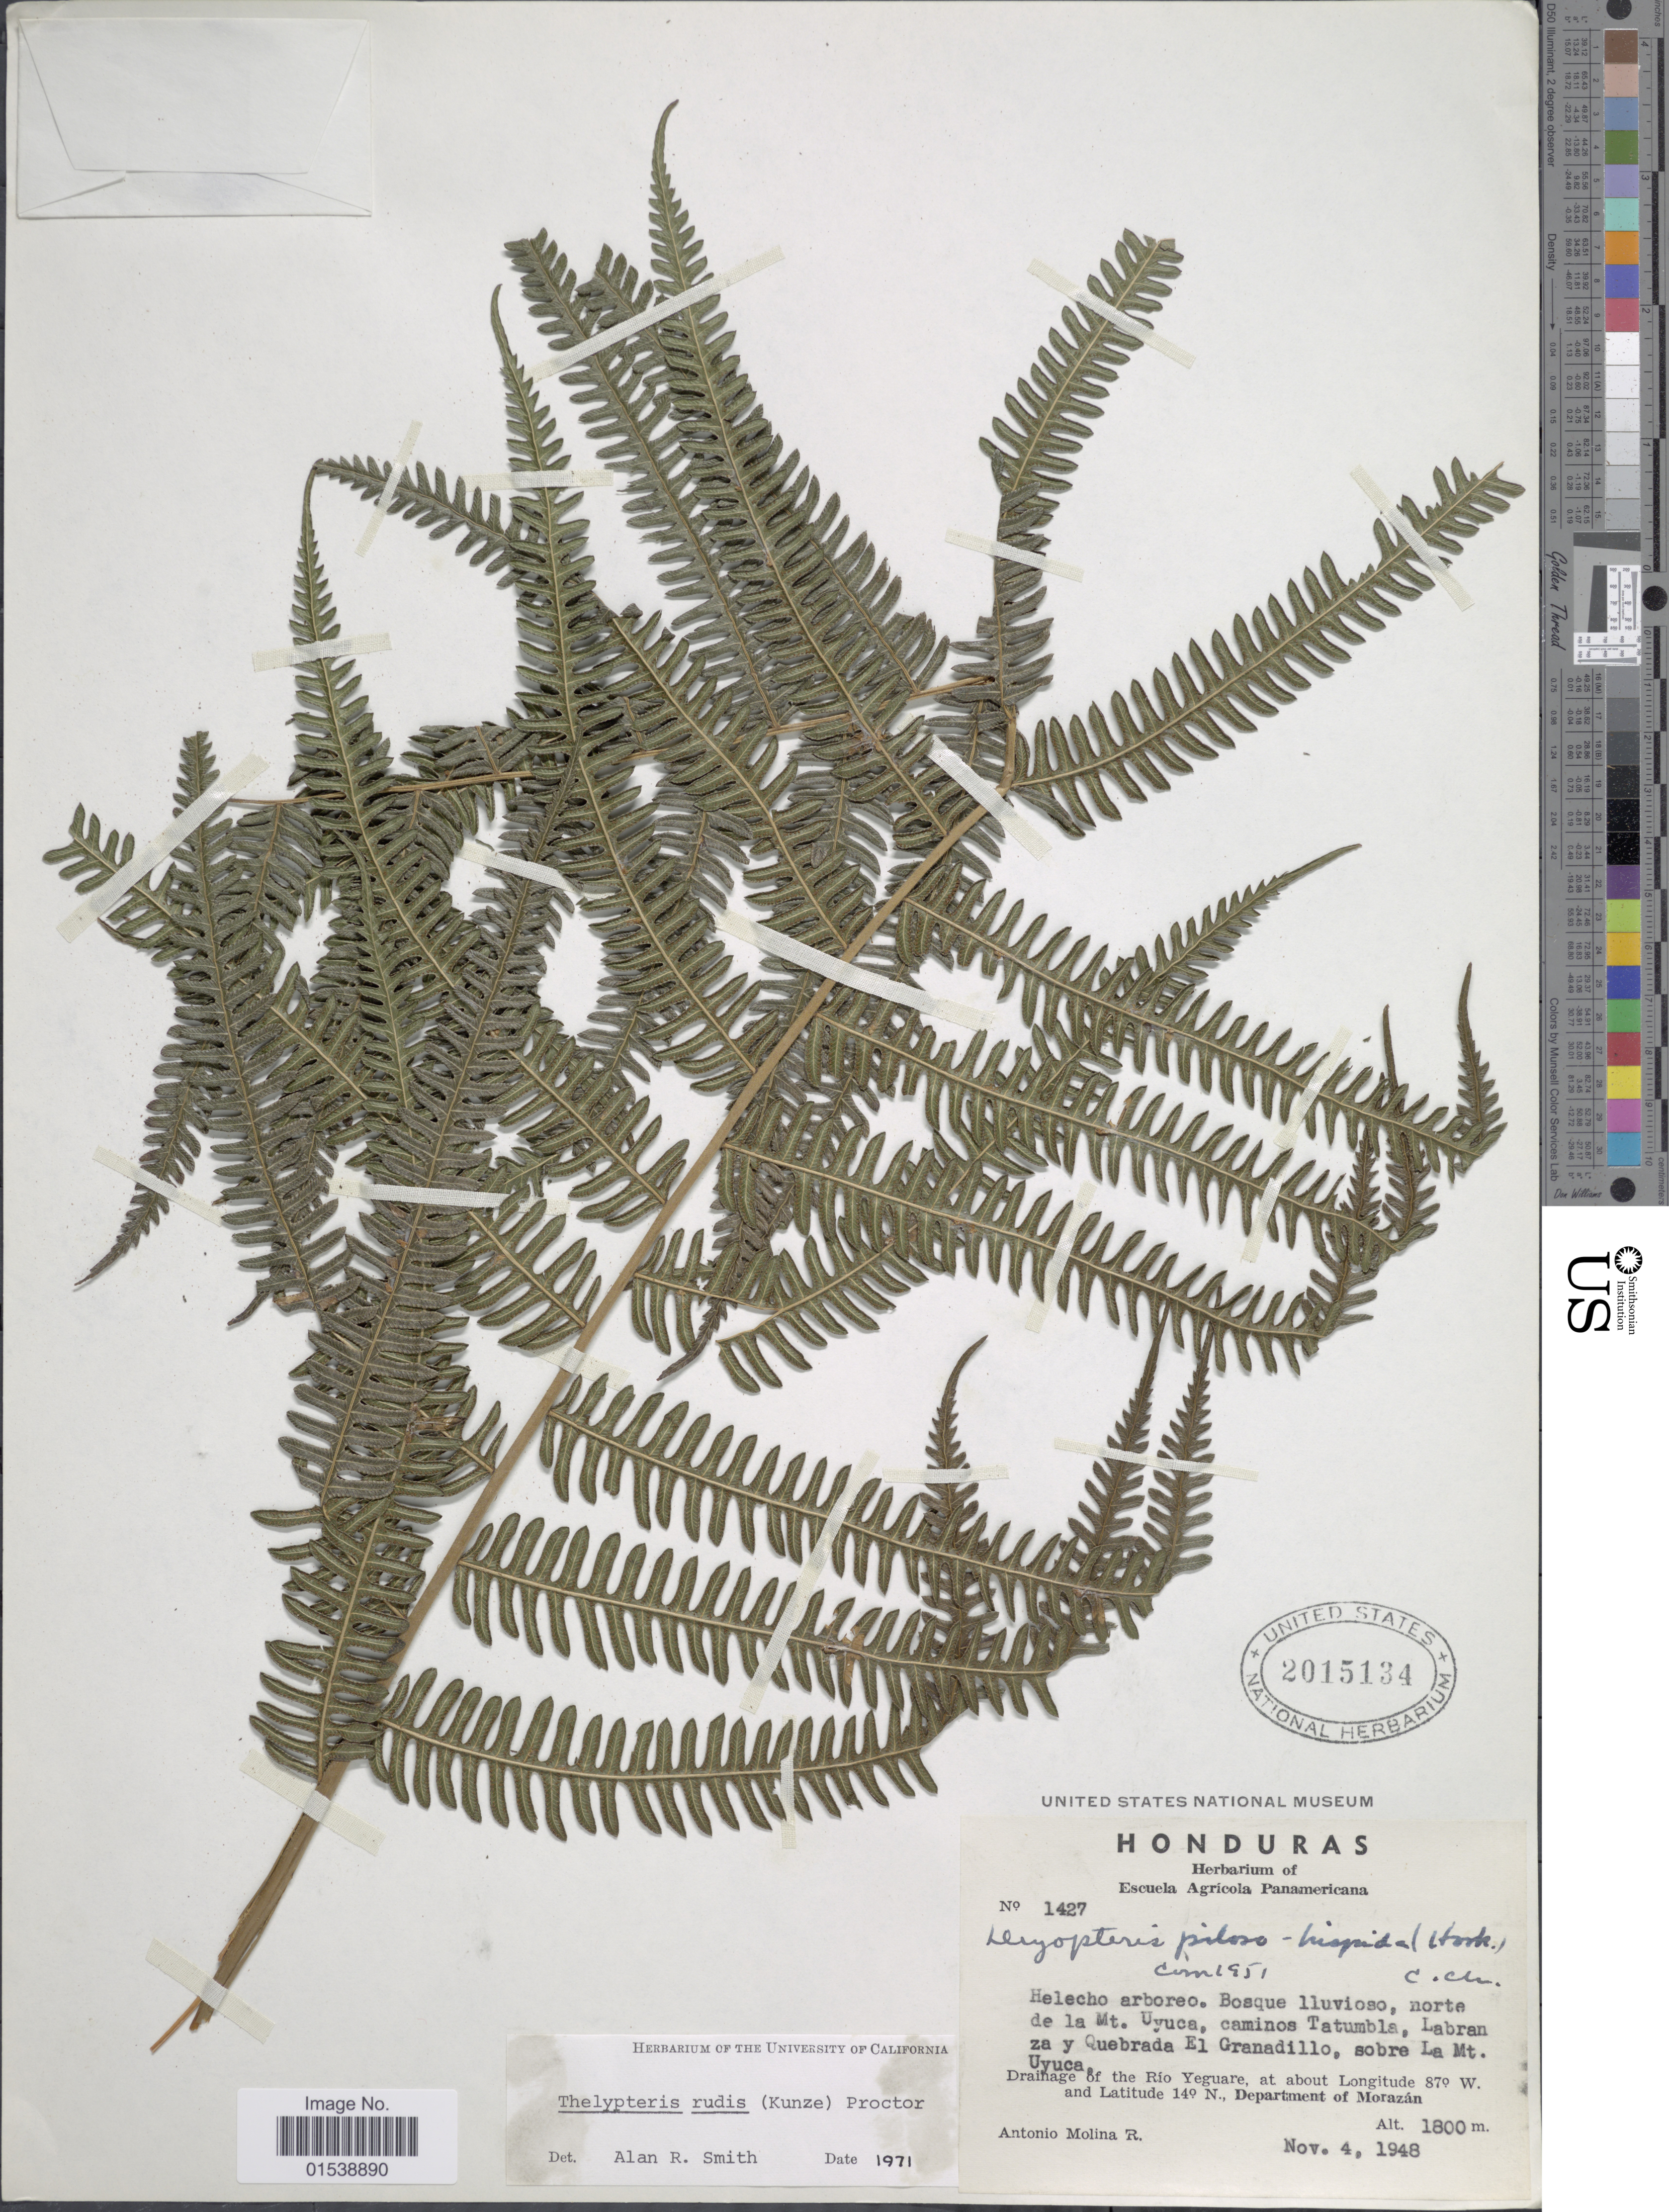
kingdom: Plantae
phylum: Tracheophyta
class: Polypodiopsida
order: Polypodiales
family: Thelypteridaceae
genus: Amauropelta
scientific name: Amauropelta rudis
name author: (Kunze) Pic. Serm.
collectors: A. Molina R.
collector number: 1427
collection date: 1948-11-04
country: El Salvador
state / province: Morazan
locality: Bosque lluvioso, norte de la Mt. Uyuca, caminos Tatumbls, Labranza y Quebrada El Granadillo, sobre La Mt. Uyuca, drainage of the Rio Yeguare, Department of Morazan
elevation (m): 1800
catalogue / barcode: US 2015134